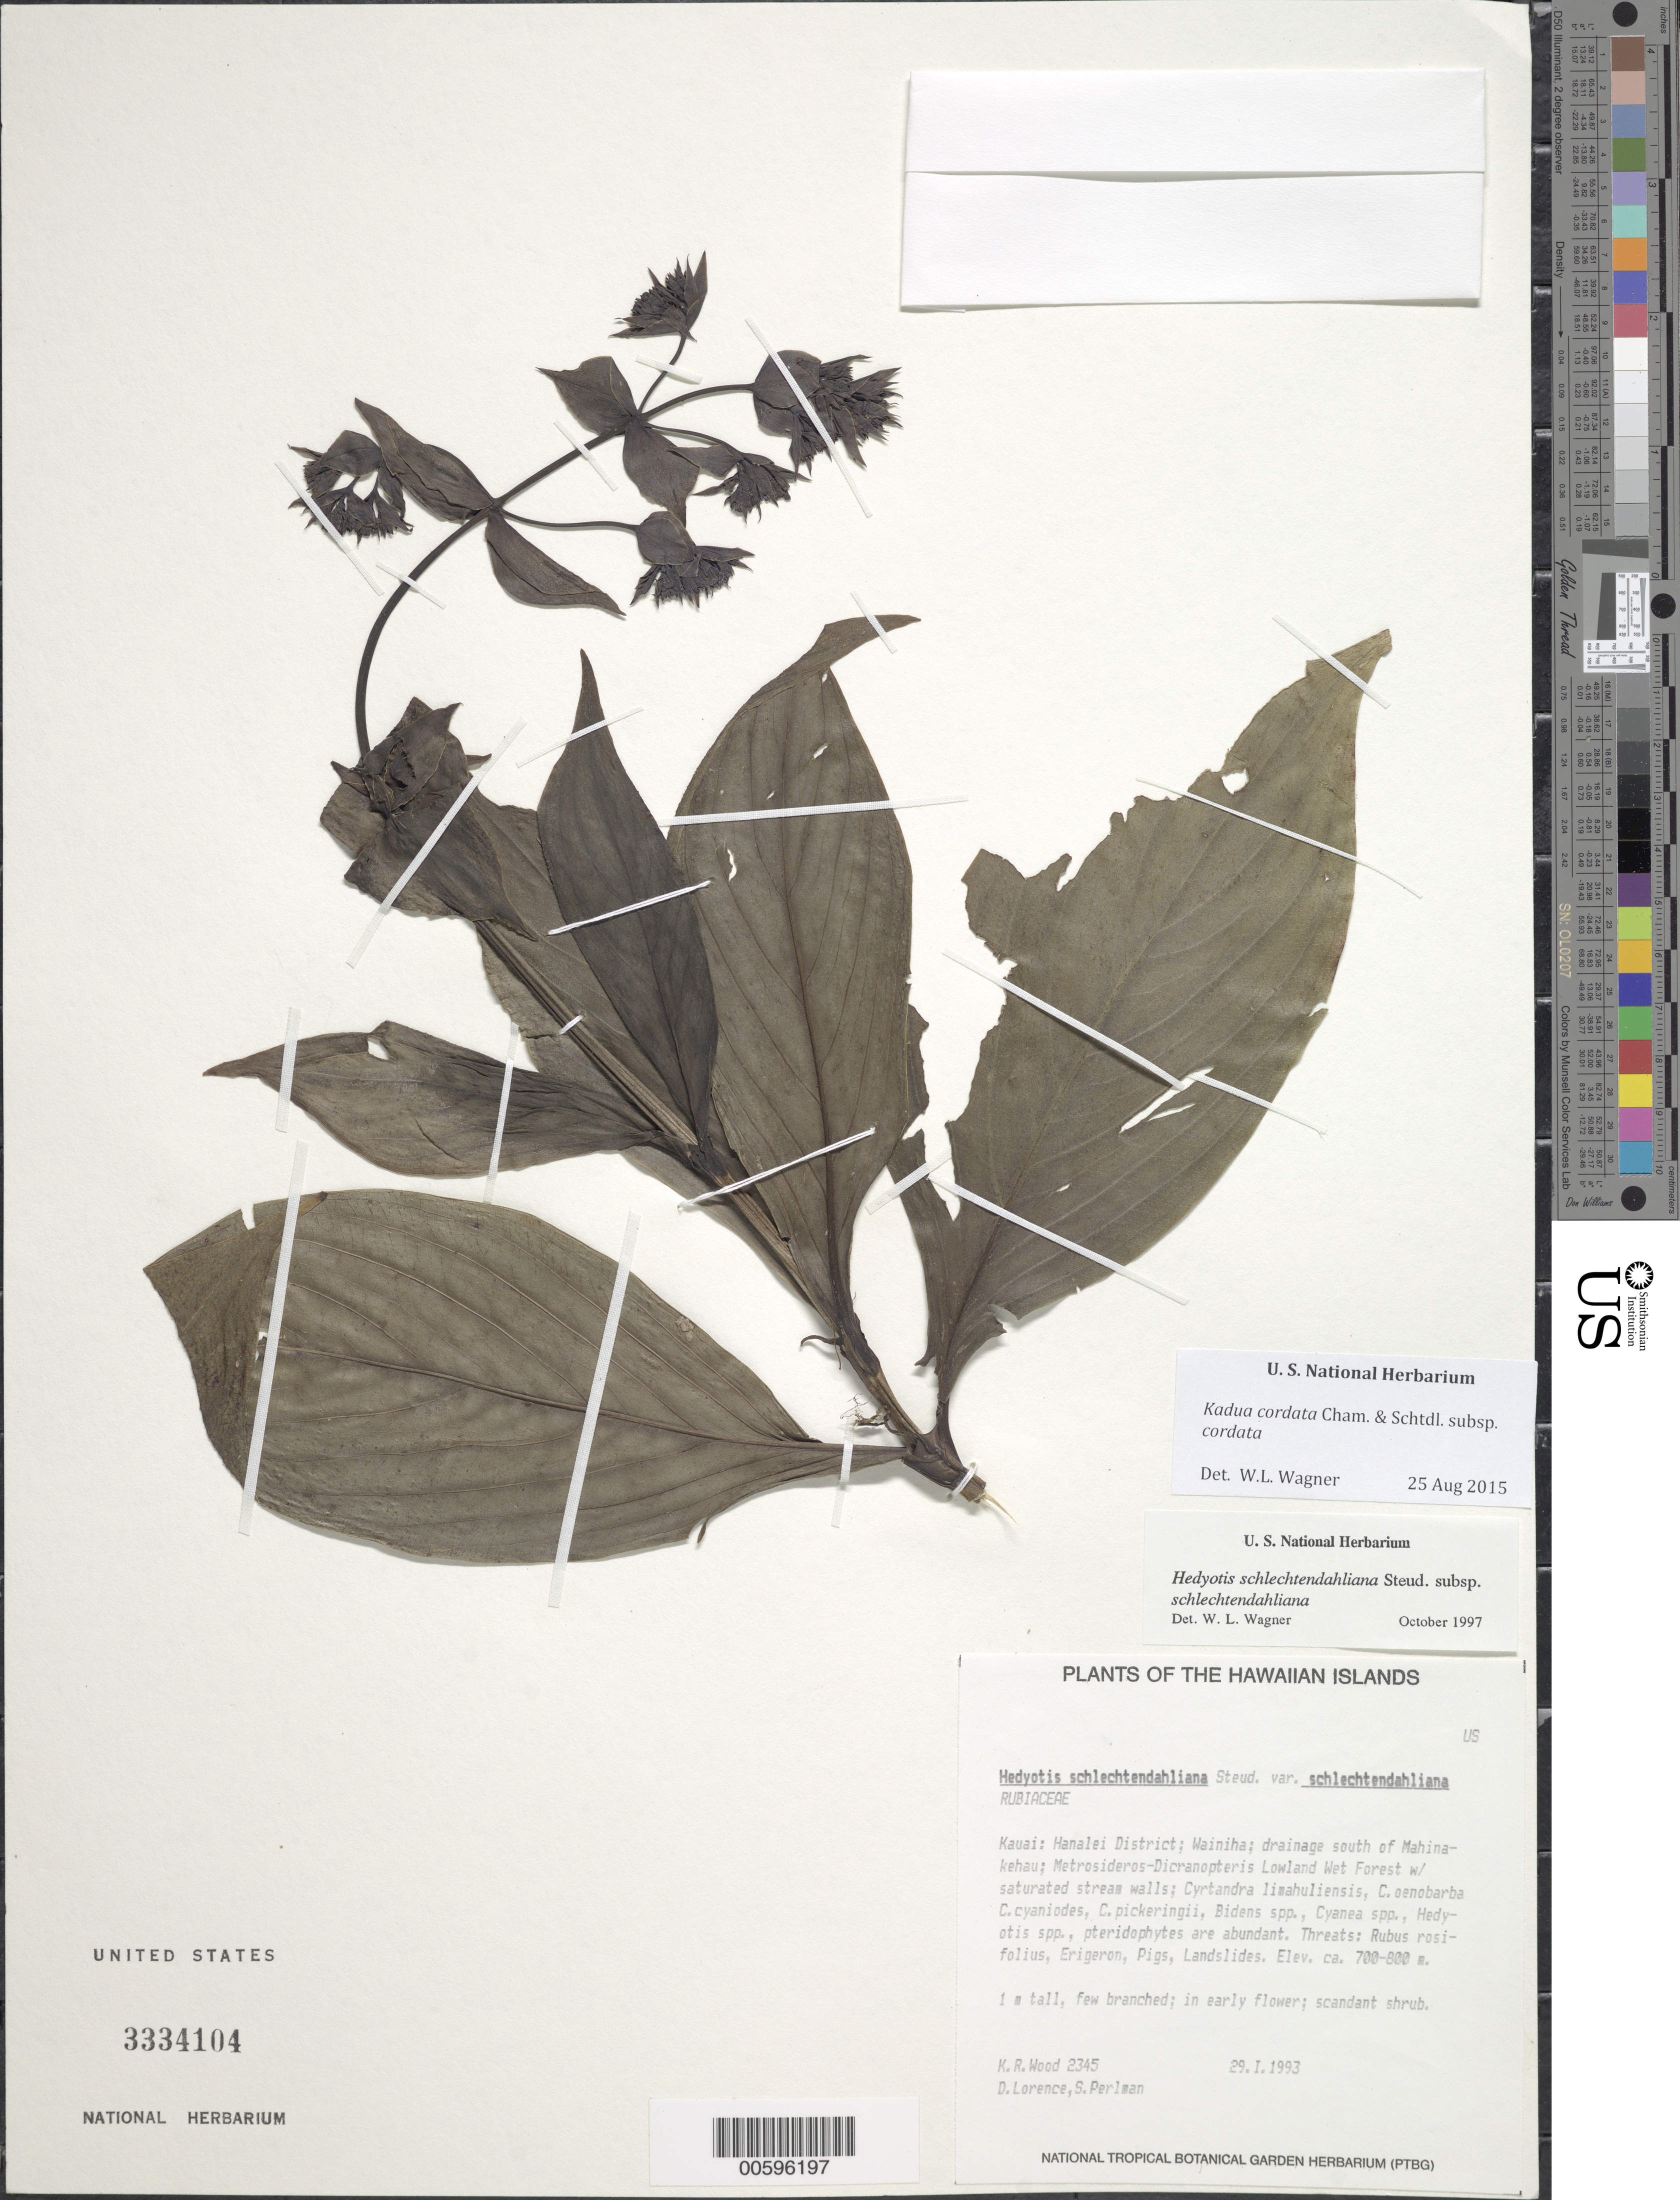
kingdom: Plantae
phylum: Tracheophyta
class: Magnoliopsida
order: Gentianales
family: Rubiaceae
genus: Kadua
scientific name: Kadua cordata subsp. cordata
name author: Cham. & Schltdl.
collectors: K. R. Wood, D. Lorence & S. P. Perlman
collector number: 2345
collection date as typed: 29 Jan 1993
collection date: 1993-01-29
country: United States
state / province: Hawaii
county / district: Kauai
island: Kaua'i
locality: Hanalei Dist; Wainiha; drainage S of Mahinakehau.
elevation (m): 700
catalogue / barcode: US 3334104